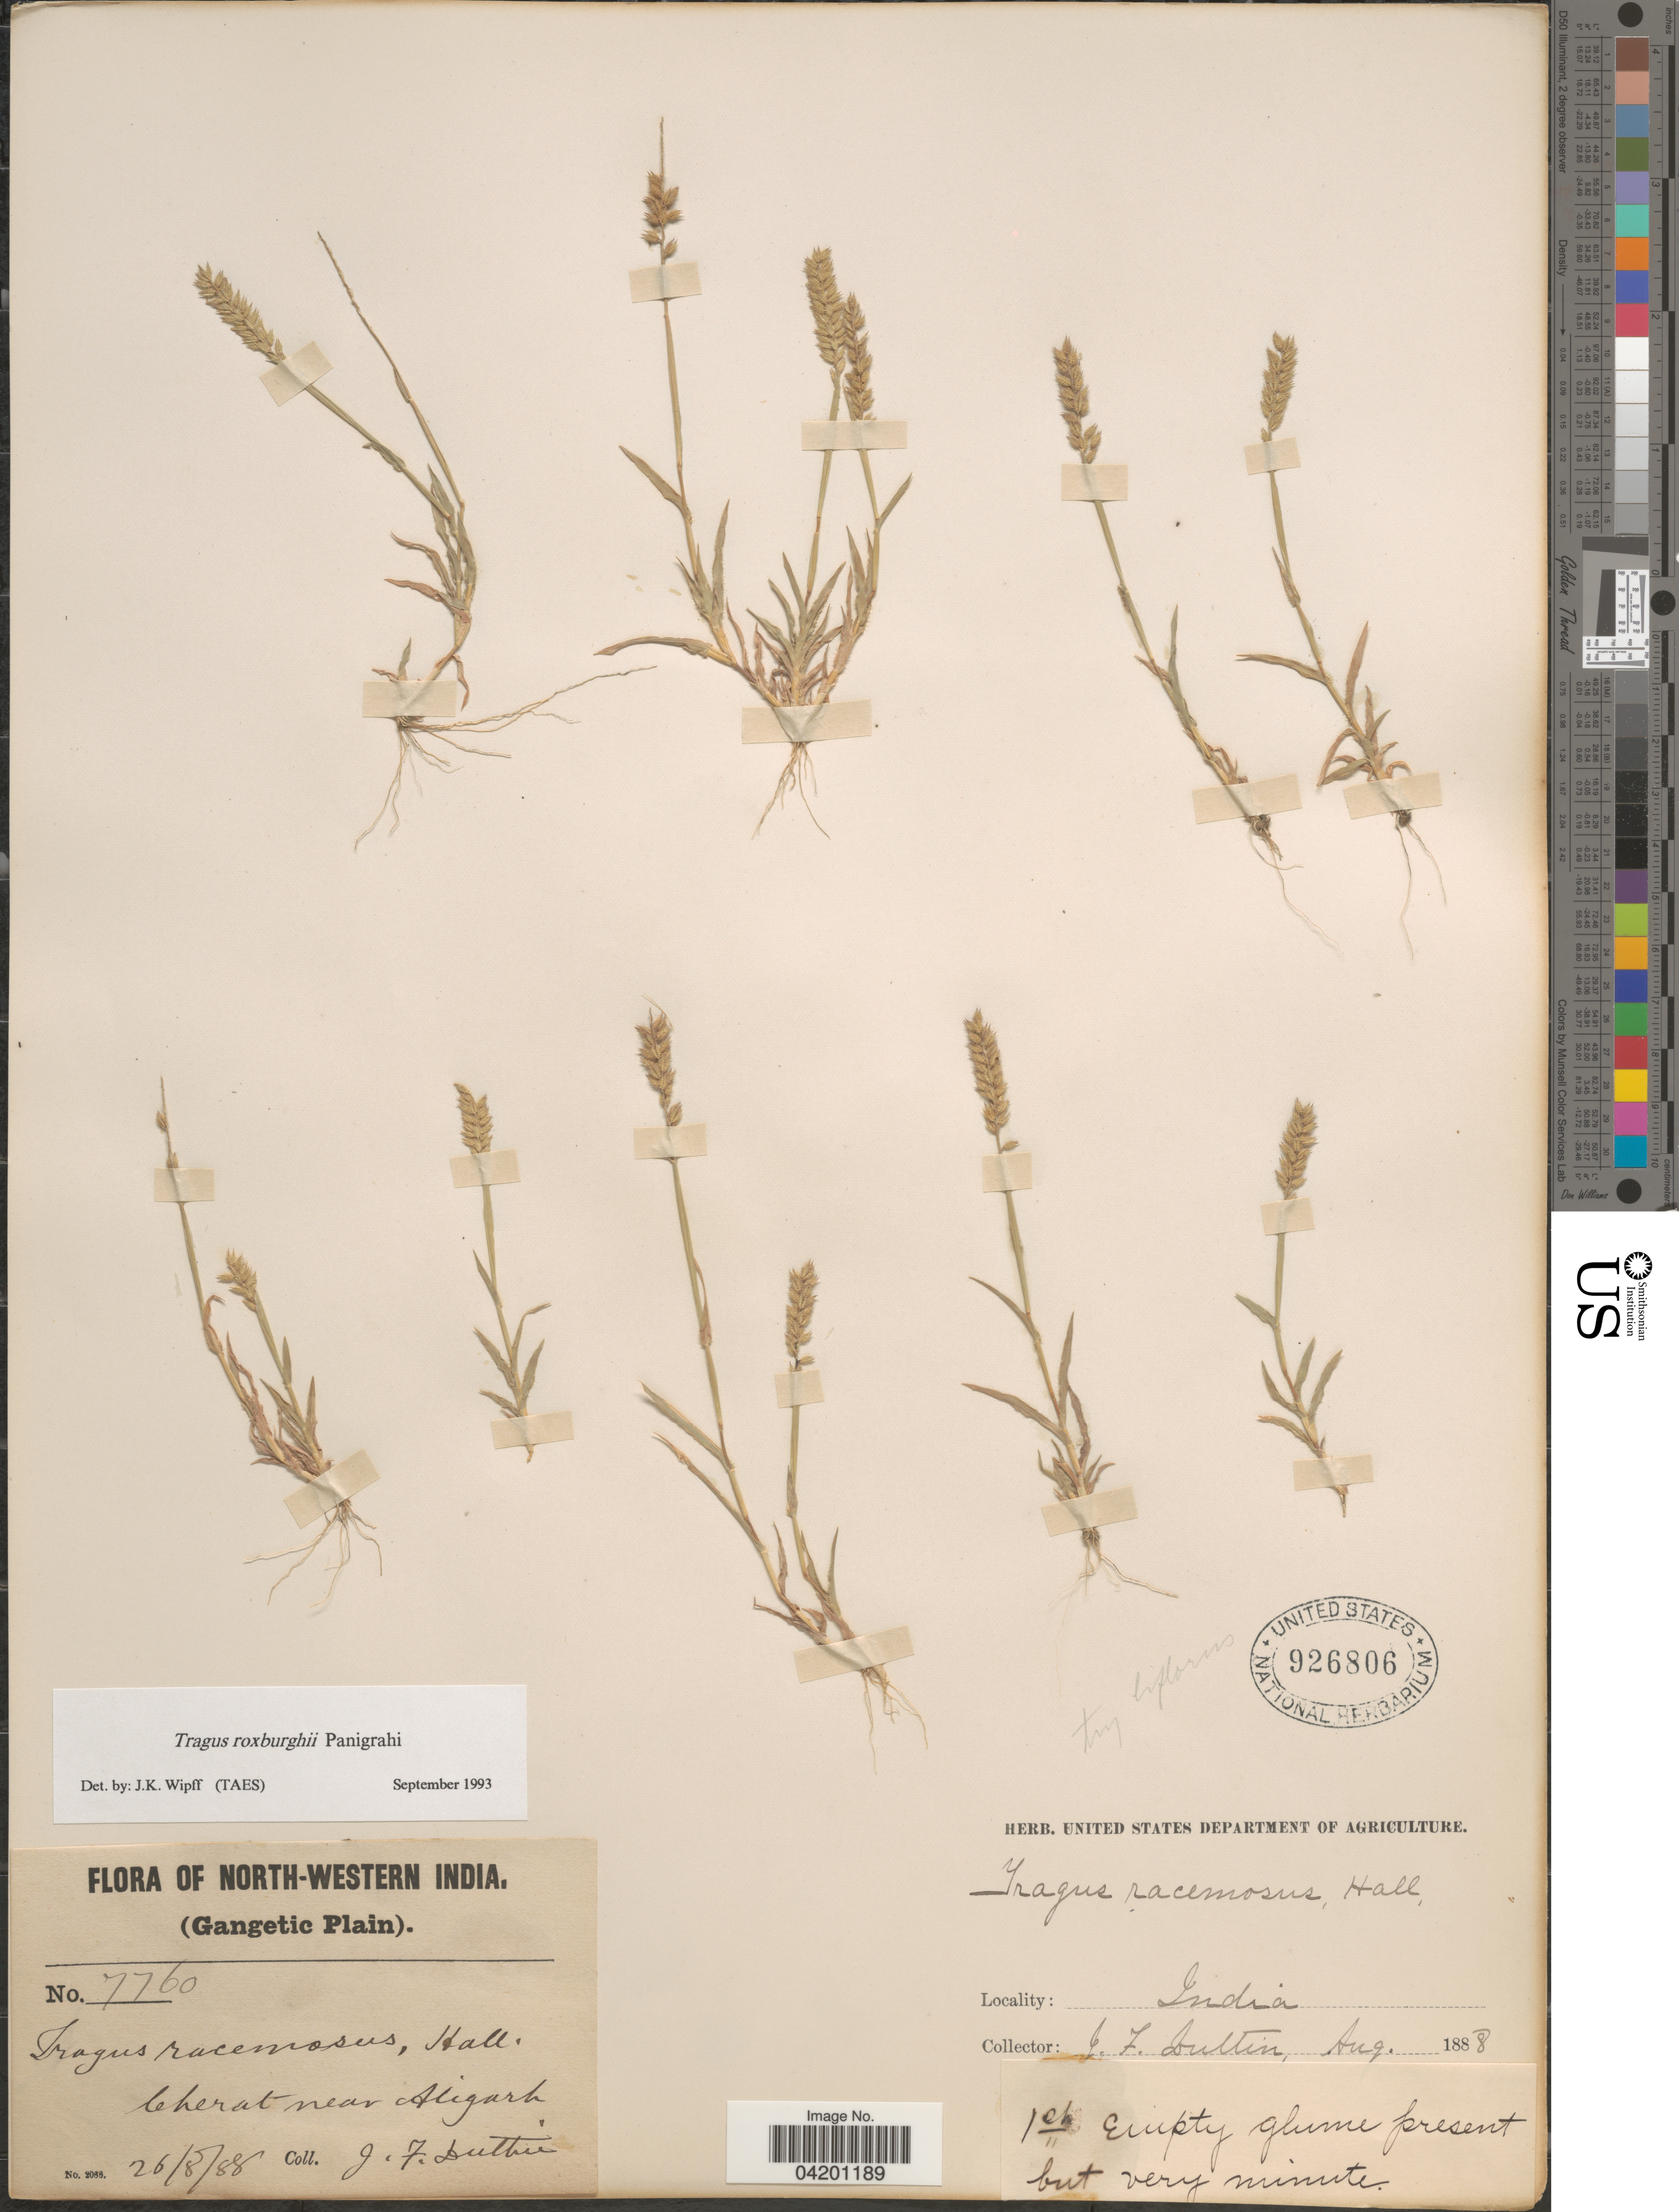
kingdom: Plantae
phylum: Tracheophyta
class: Liliopsida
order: Poales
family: Poaceae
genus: Tragus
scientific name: Tragus roxburghii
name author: Panigrahi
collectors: J. F. Duthie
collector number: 7760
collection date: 1888-08-26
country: India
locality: North-Western India. (Gangetic Plain). Cherat near Aligarh.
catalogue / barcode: US 926806